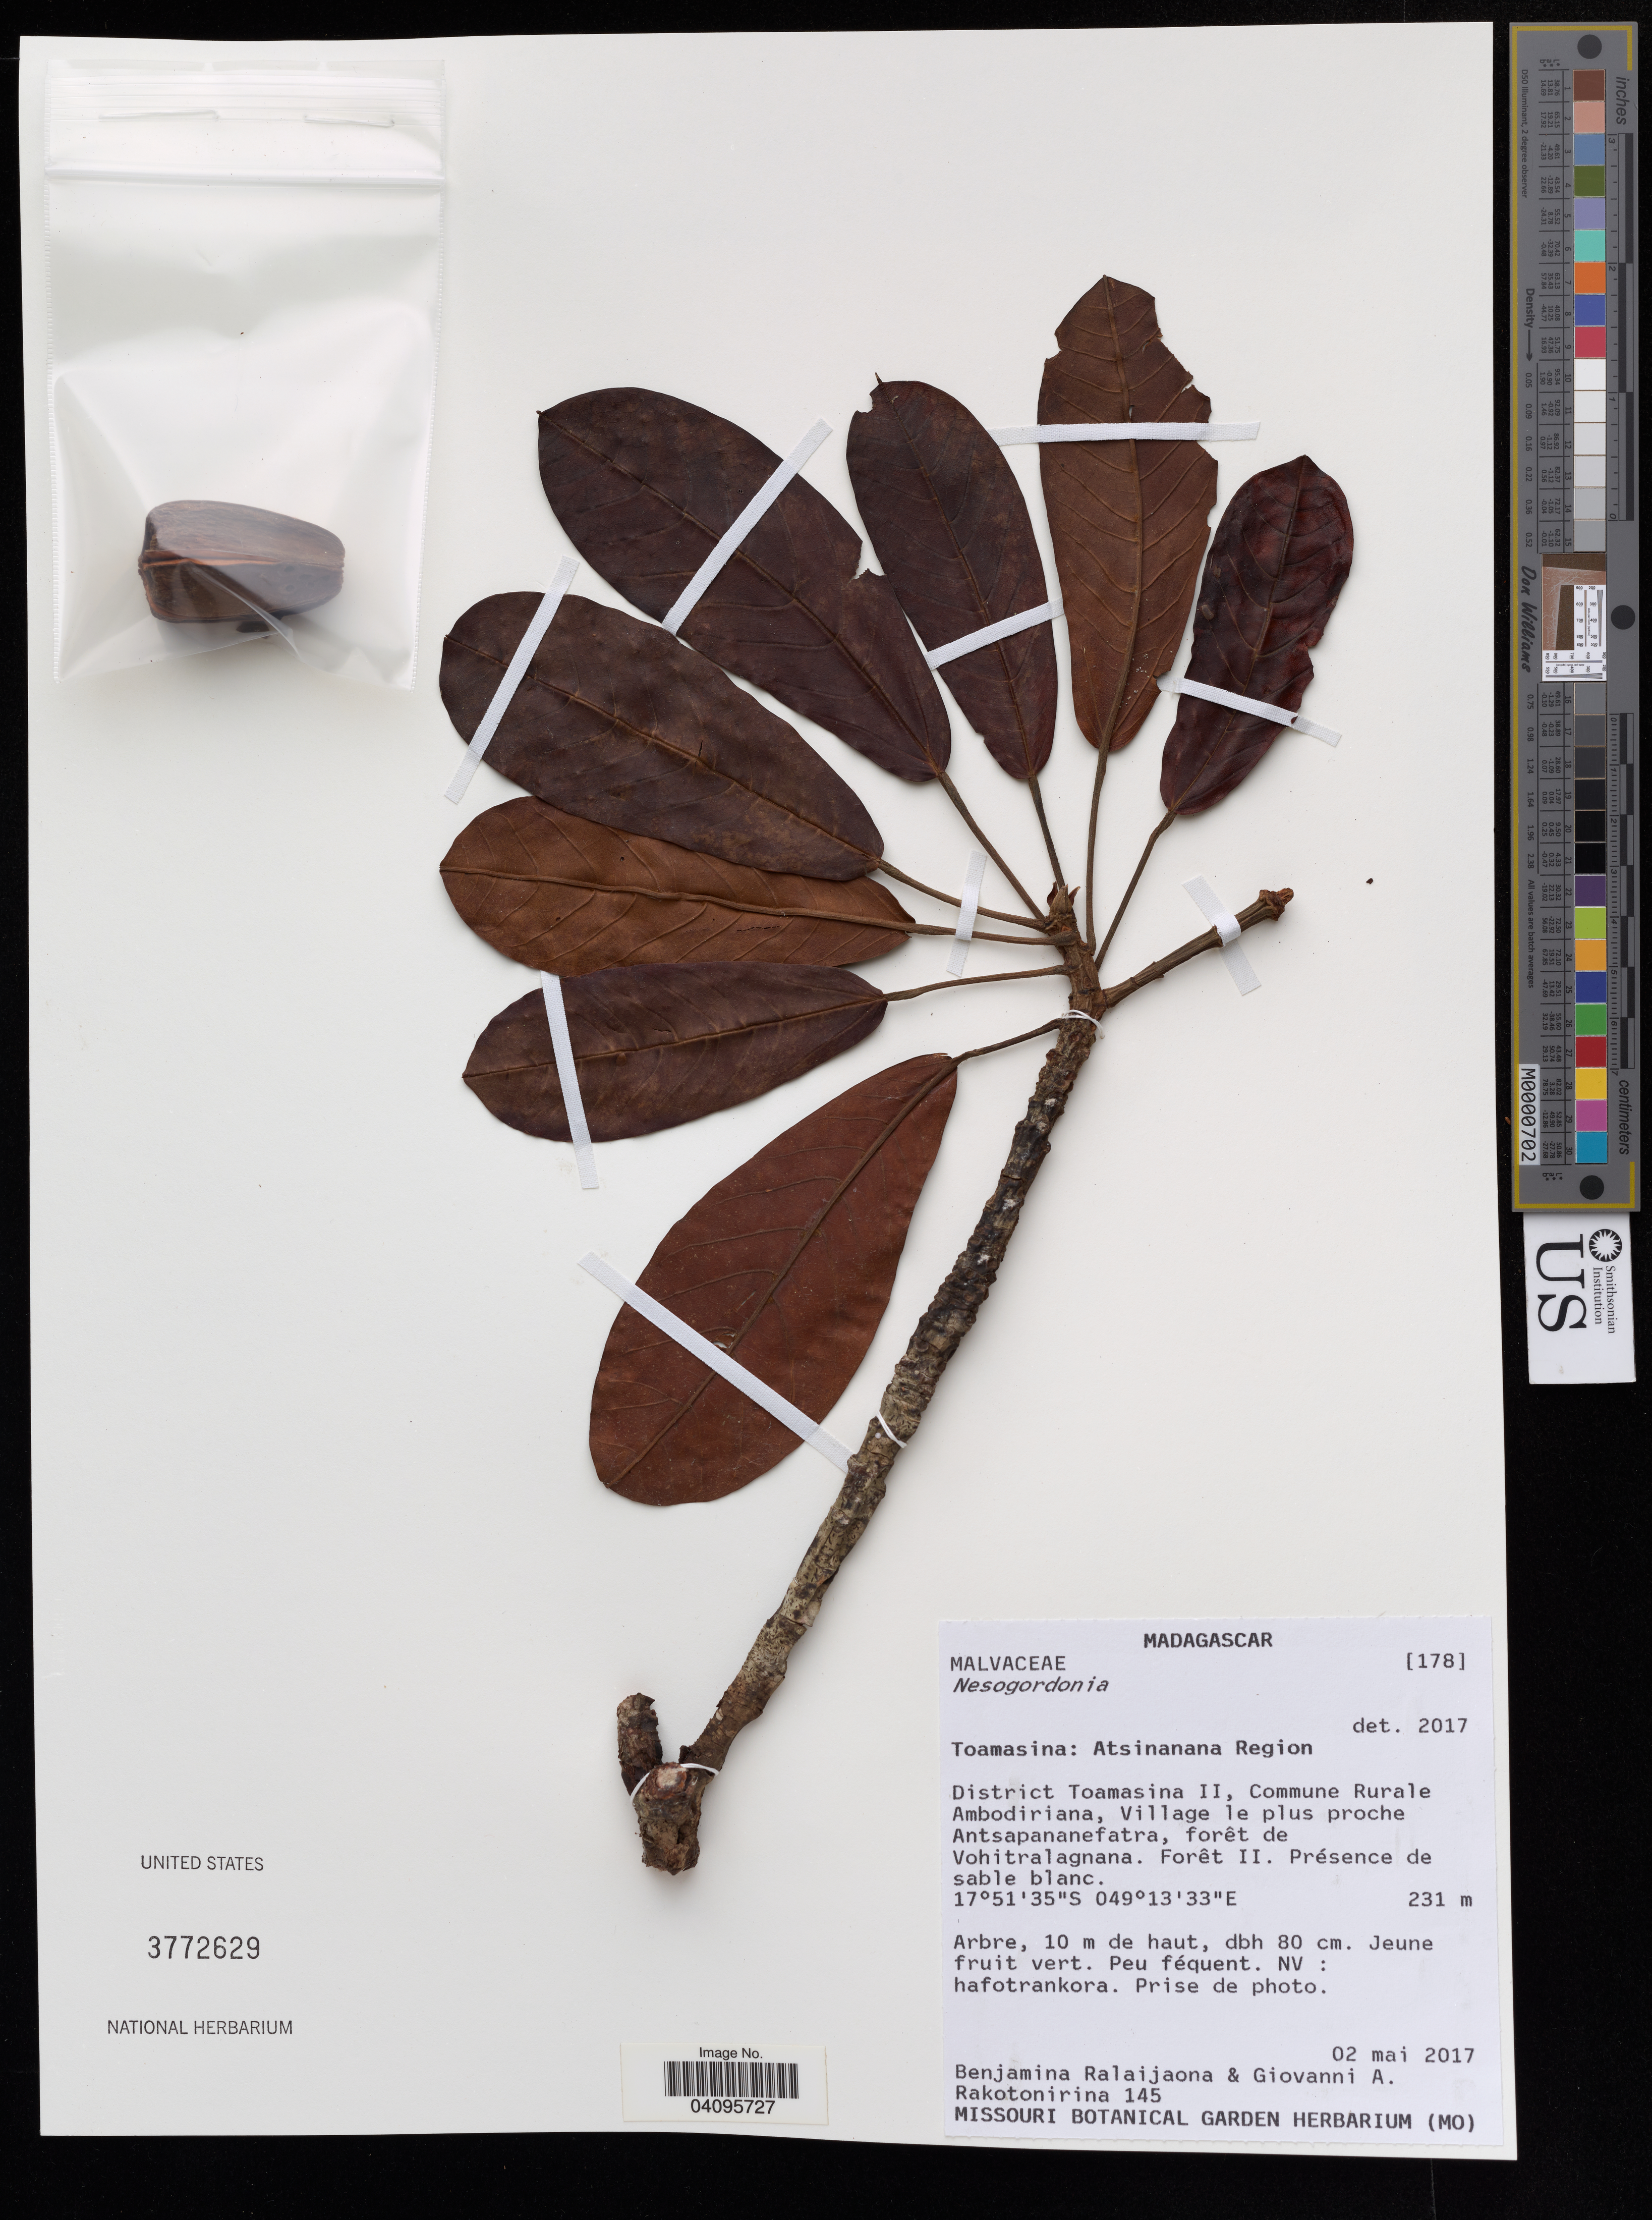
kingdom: Plantae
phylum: Tracheophyta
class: Magnoliopsida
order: Malvales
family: Malvaceae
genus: Nesogordonia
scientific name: Nesogordonia sp.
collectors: B. Ralaijaona & G. Rakotonirina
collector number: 145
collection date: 2017-05-02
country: Madagascar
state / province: Toamasina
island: Madagascar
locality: Atsinanana Region. Toamasina II, commune Rurale Ambodiriana. Village le plus porche Antsapananefatra.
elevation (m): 231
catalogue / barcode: US 3772629